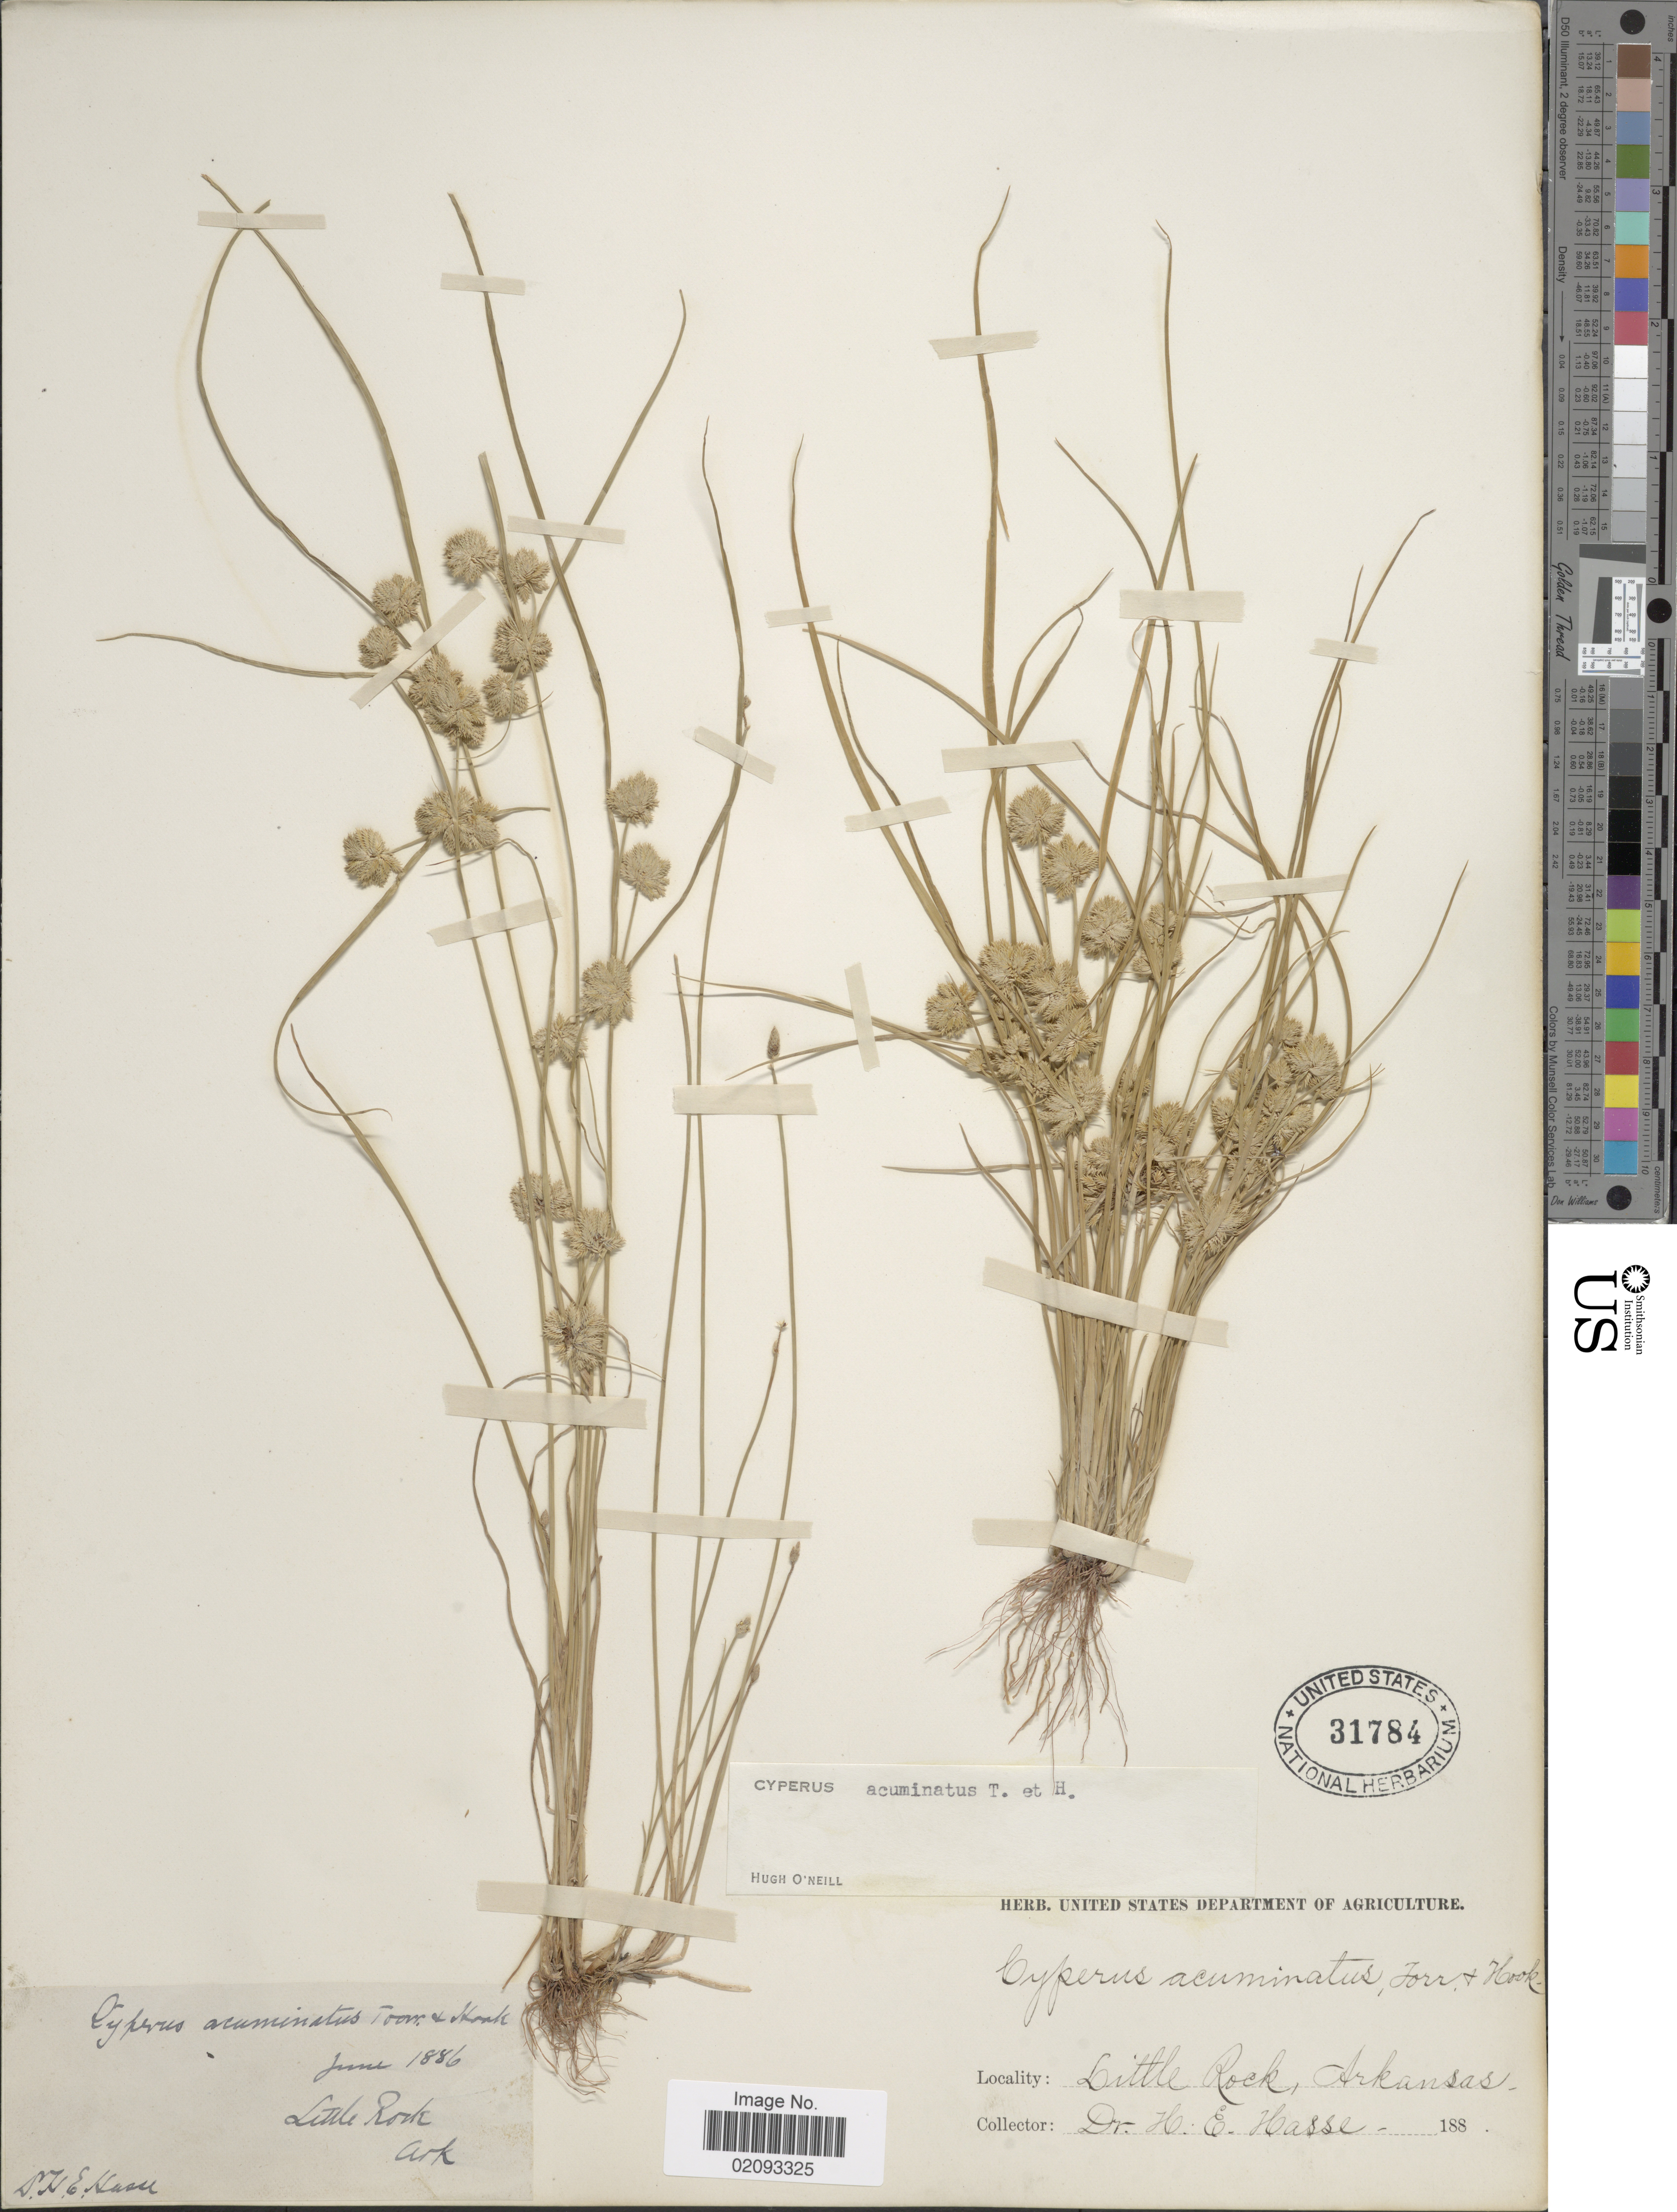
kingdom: Plantae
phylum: Tracheophyta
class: Liliopsida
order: Poales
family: Cyperaceae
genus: Cyperus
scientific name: Cyperus acuminatus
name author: Torr. & Hook.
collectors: H. E. Hasse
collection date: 1886-06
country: United States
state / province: Arkansas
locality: Little Rock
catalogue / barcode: US 31784